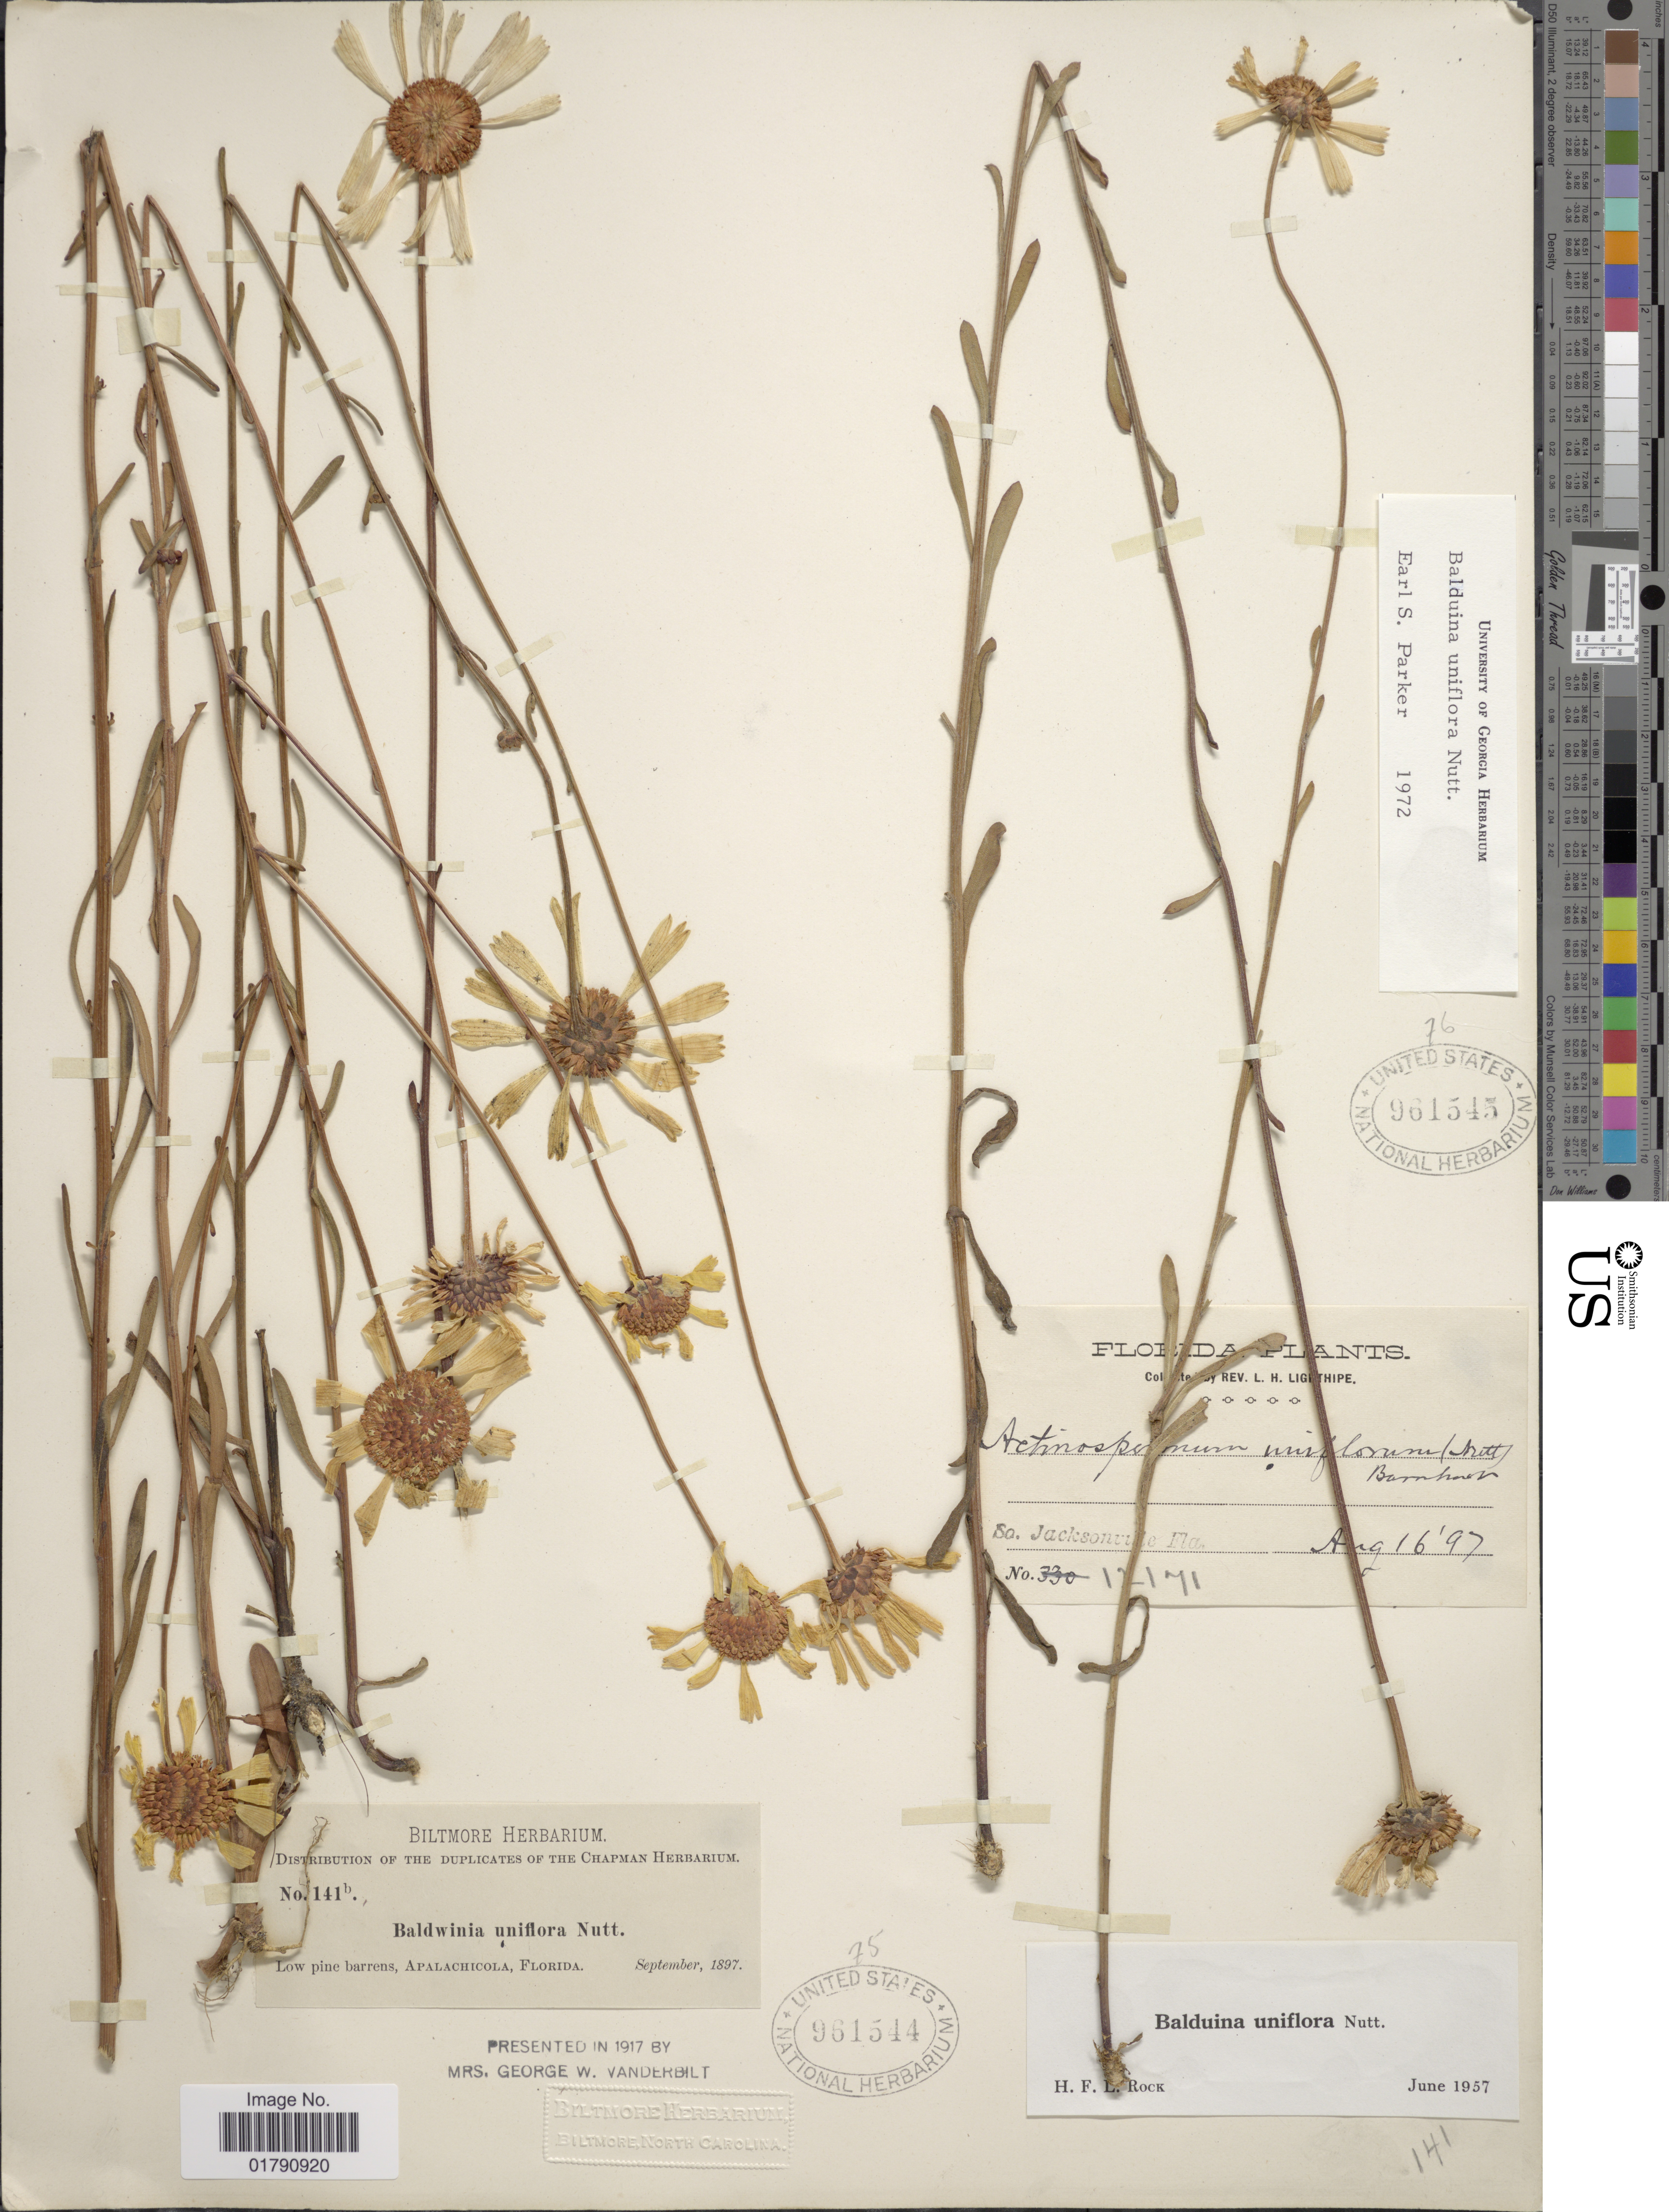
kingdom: Plantae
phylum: Tracheophyta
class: Magnoliopsida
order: Asterales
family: Asteraceae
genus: Balduina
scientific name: Balduina uniflora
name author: Nutt.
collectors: ex herb. Biltmore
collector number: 141b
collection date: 1897-09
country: United States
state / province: Florida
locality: Apalachicola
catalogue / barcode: US 961544